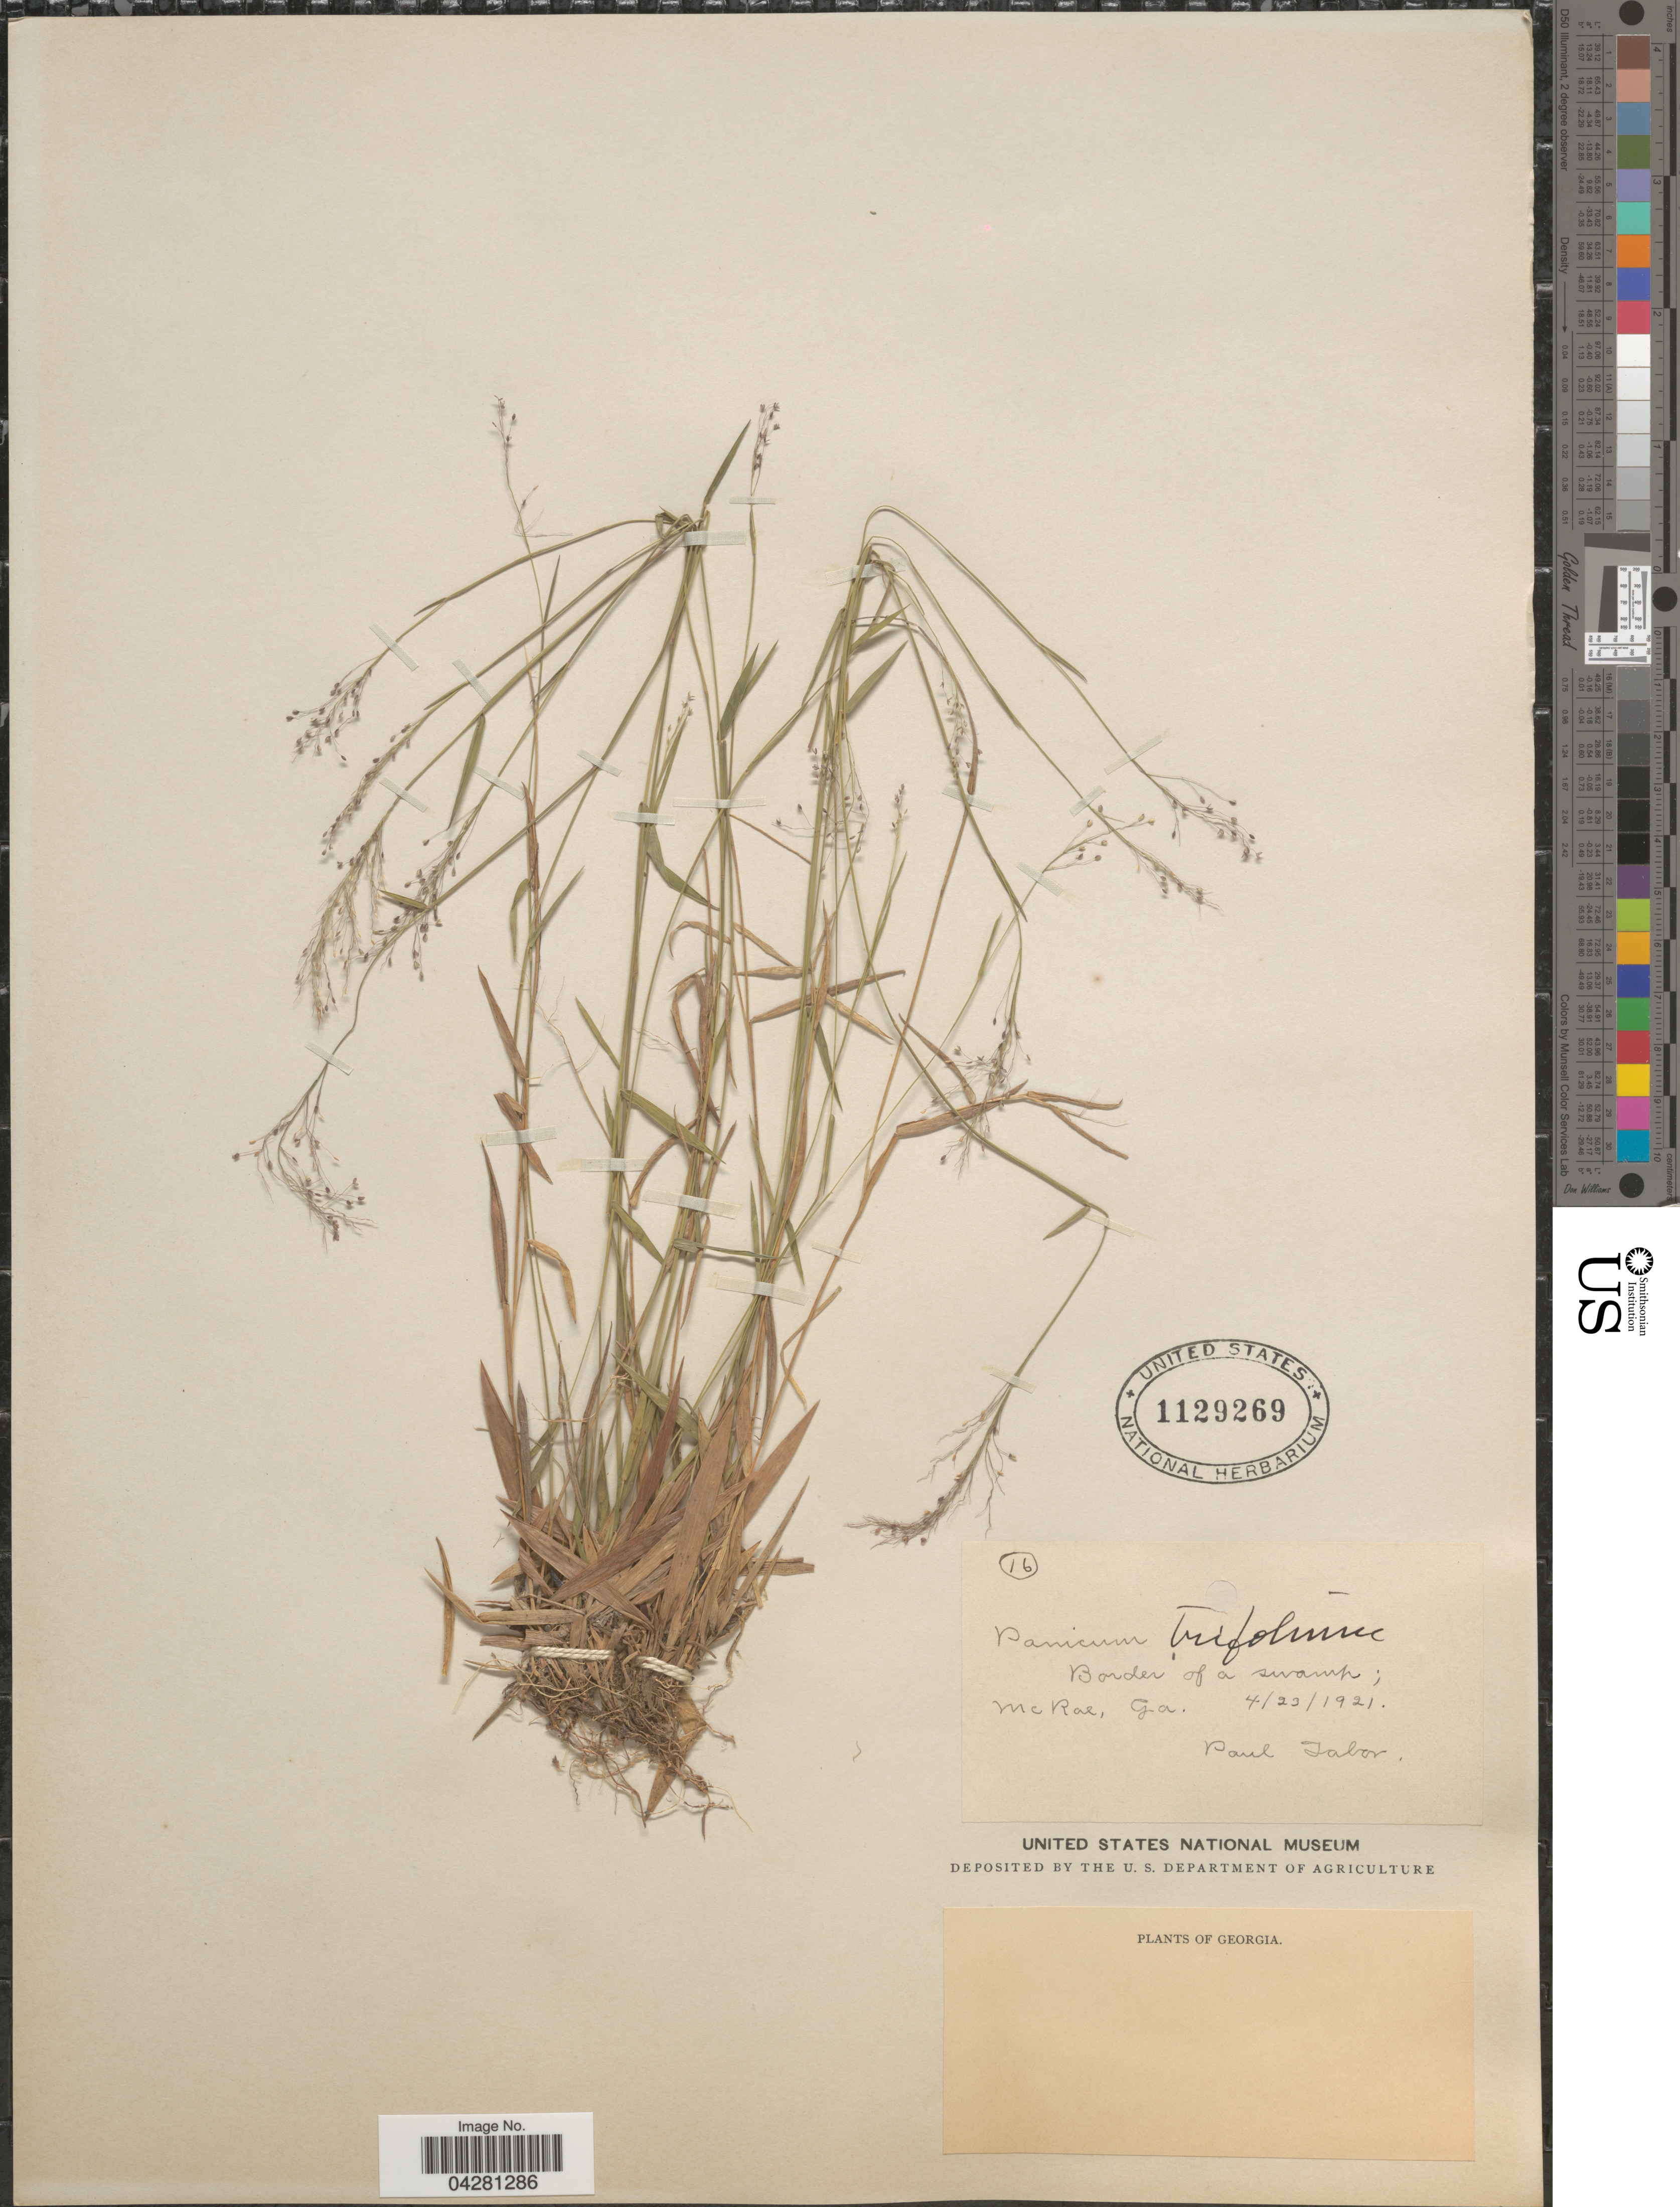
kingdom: Plantae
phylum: Tracheophyta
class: Liliopsida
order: Poales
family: Poaceae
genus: Dichanthelium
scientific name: Dichanthelium dichotomum var. unciphyllum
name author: (Trin.) Davidse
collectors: P. Tabor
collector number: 16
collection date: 1921-04-23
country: United States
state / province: Georgia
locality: Border of a swamp; McRae.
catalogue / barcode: US 1129269